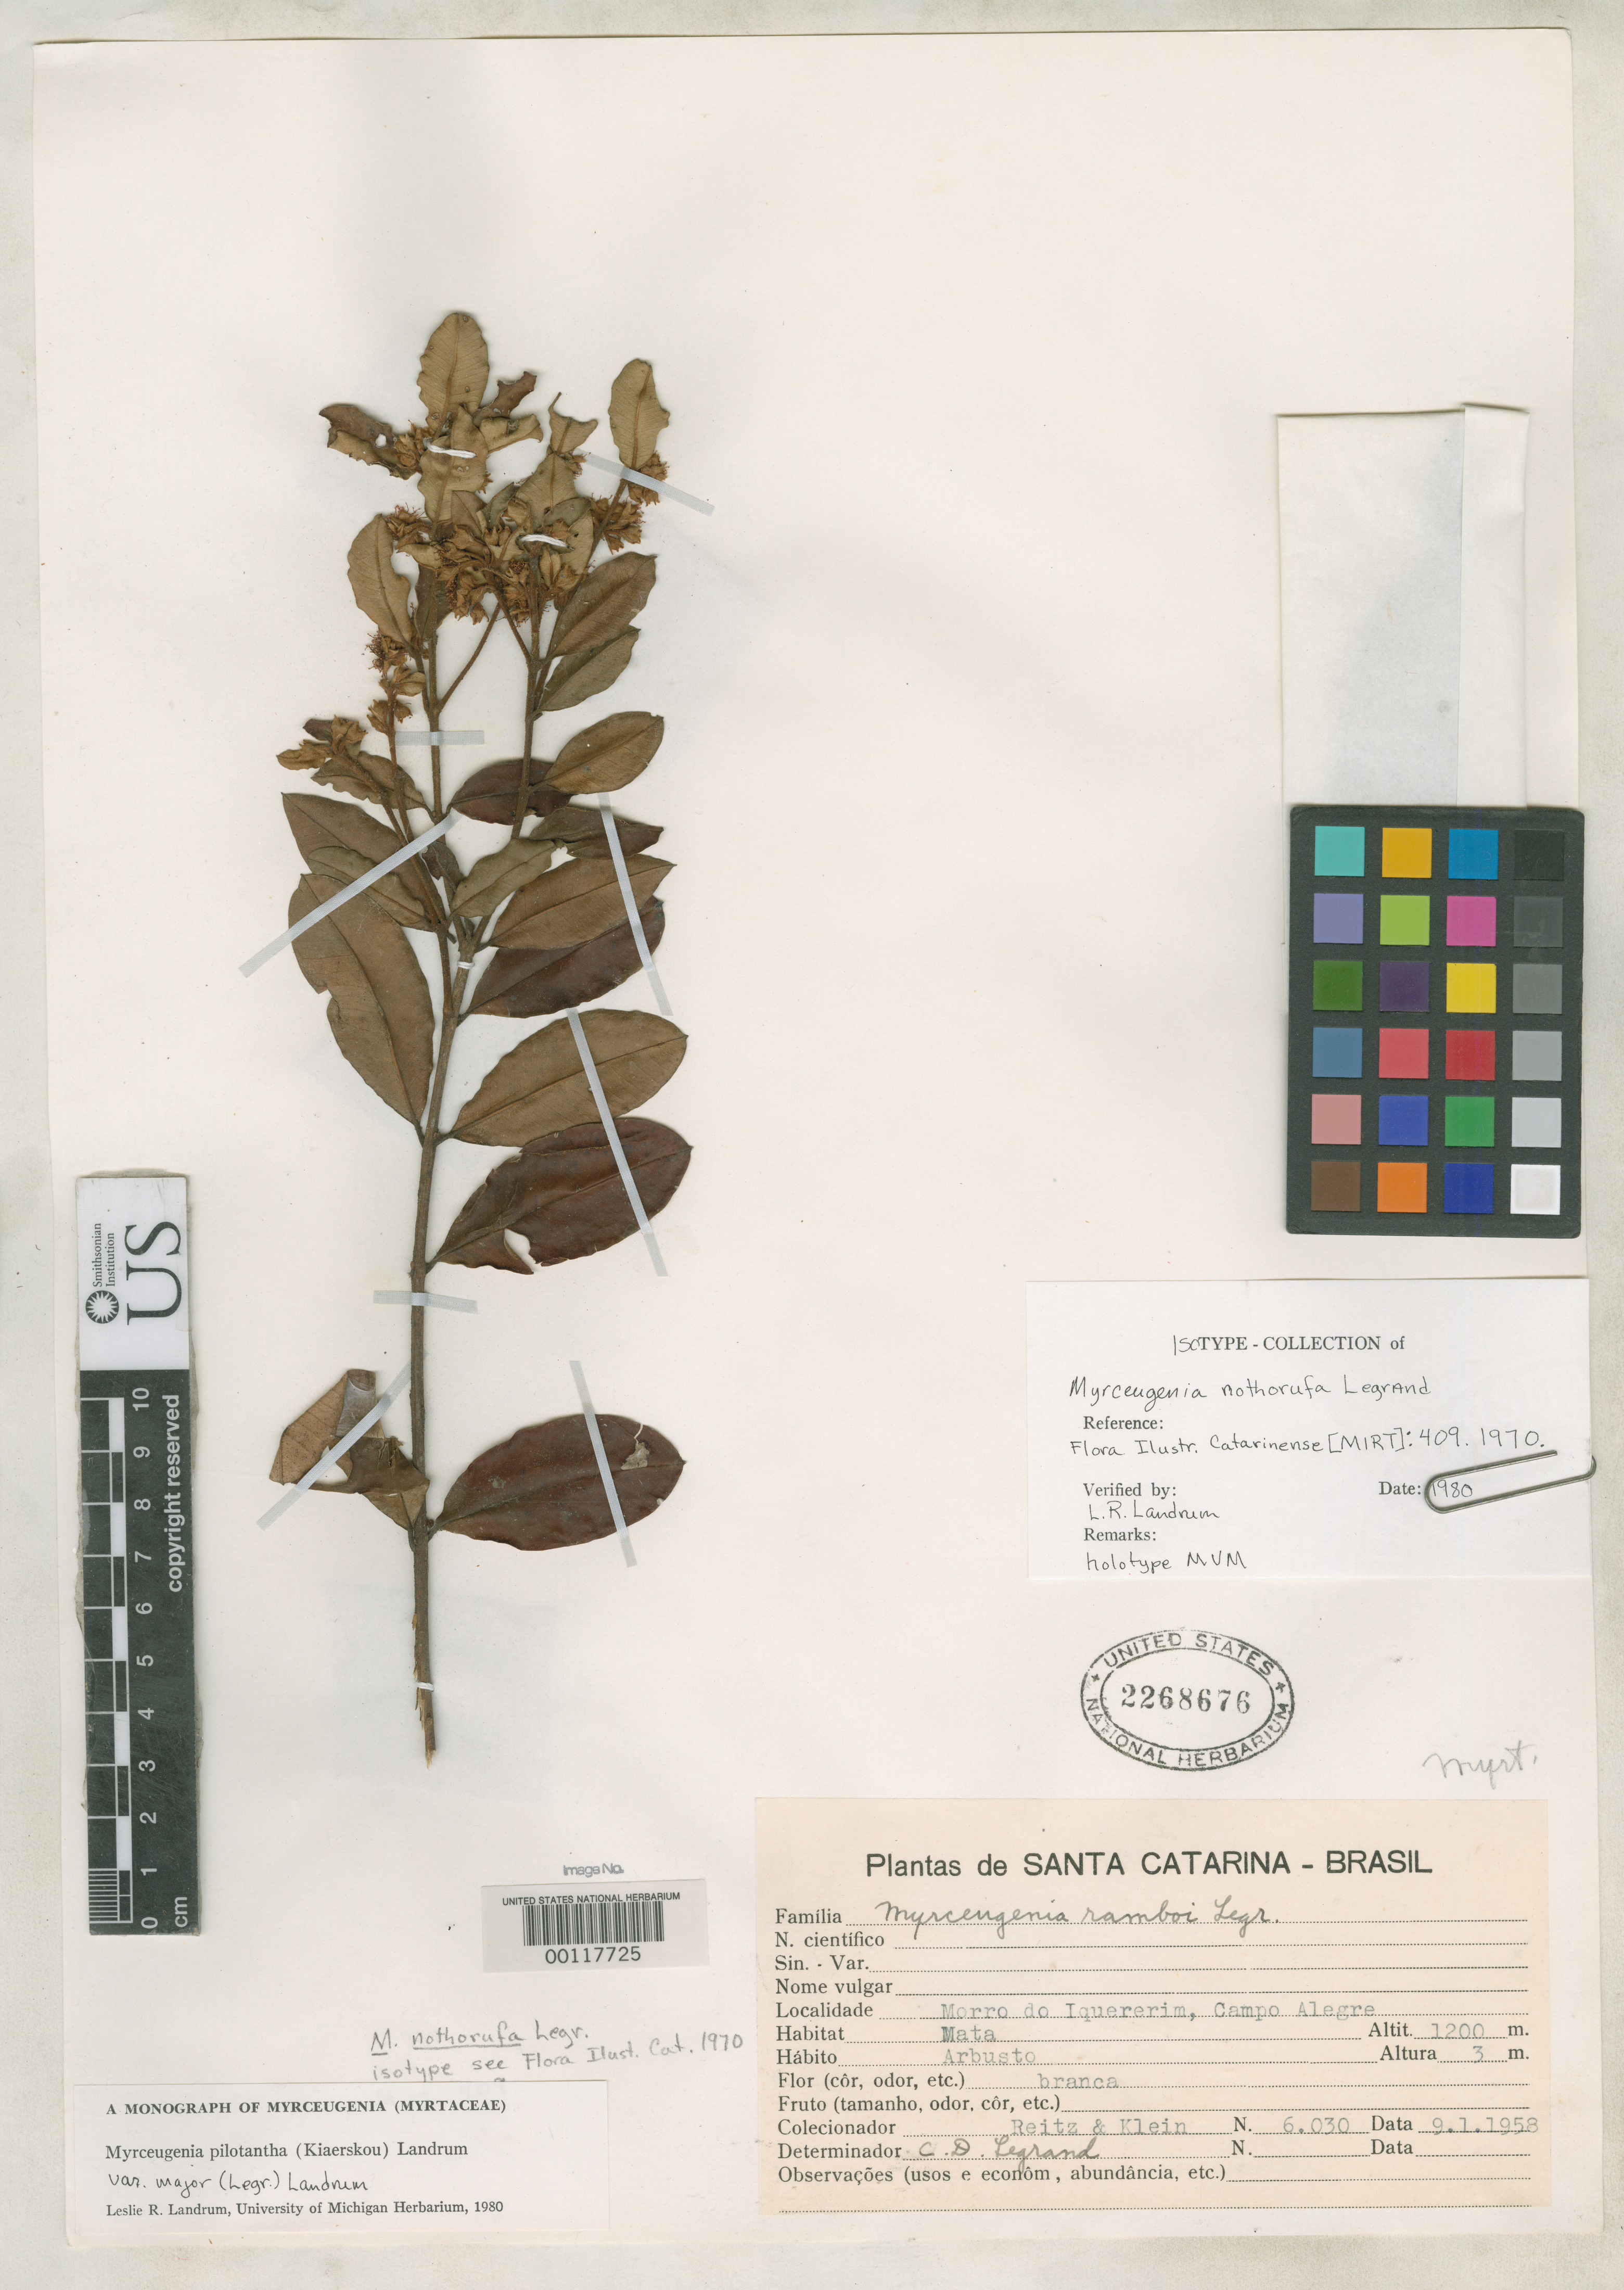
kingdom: Plantae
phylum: Tracheophyta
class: Magnoliopsida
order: Myrtales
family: Myrtaceae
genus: Myrceugenia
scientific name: Myrceugenia nothorufa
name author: D. Legrand in D. Legrand & R.M. Klein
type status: Isotype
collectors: R. Reitz & R. M. Klein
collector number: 6030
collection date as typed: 09 Jan 1958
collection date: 1958-01-09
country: Brazil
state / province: Santa Catarina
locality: Morro do Iquererim, Campo Alegre.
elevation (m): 1200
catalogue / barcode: US 2268676